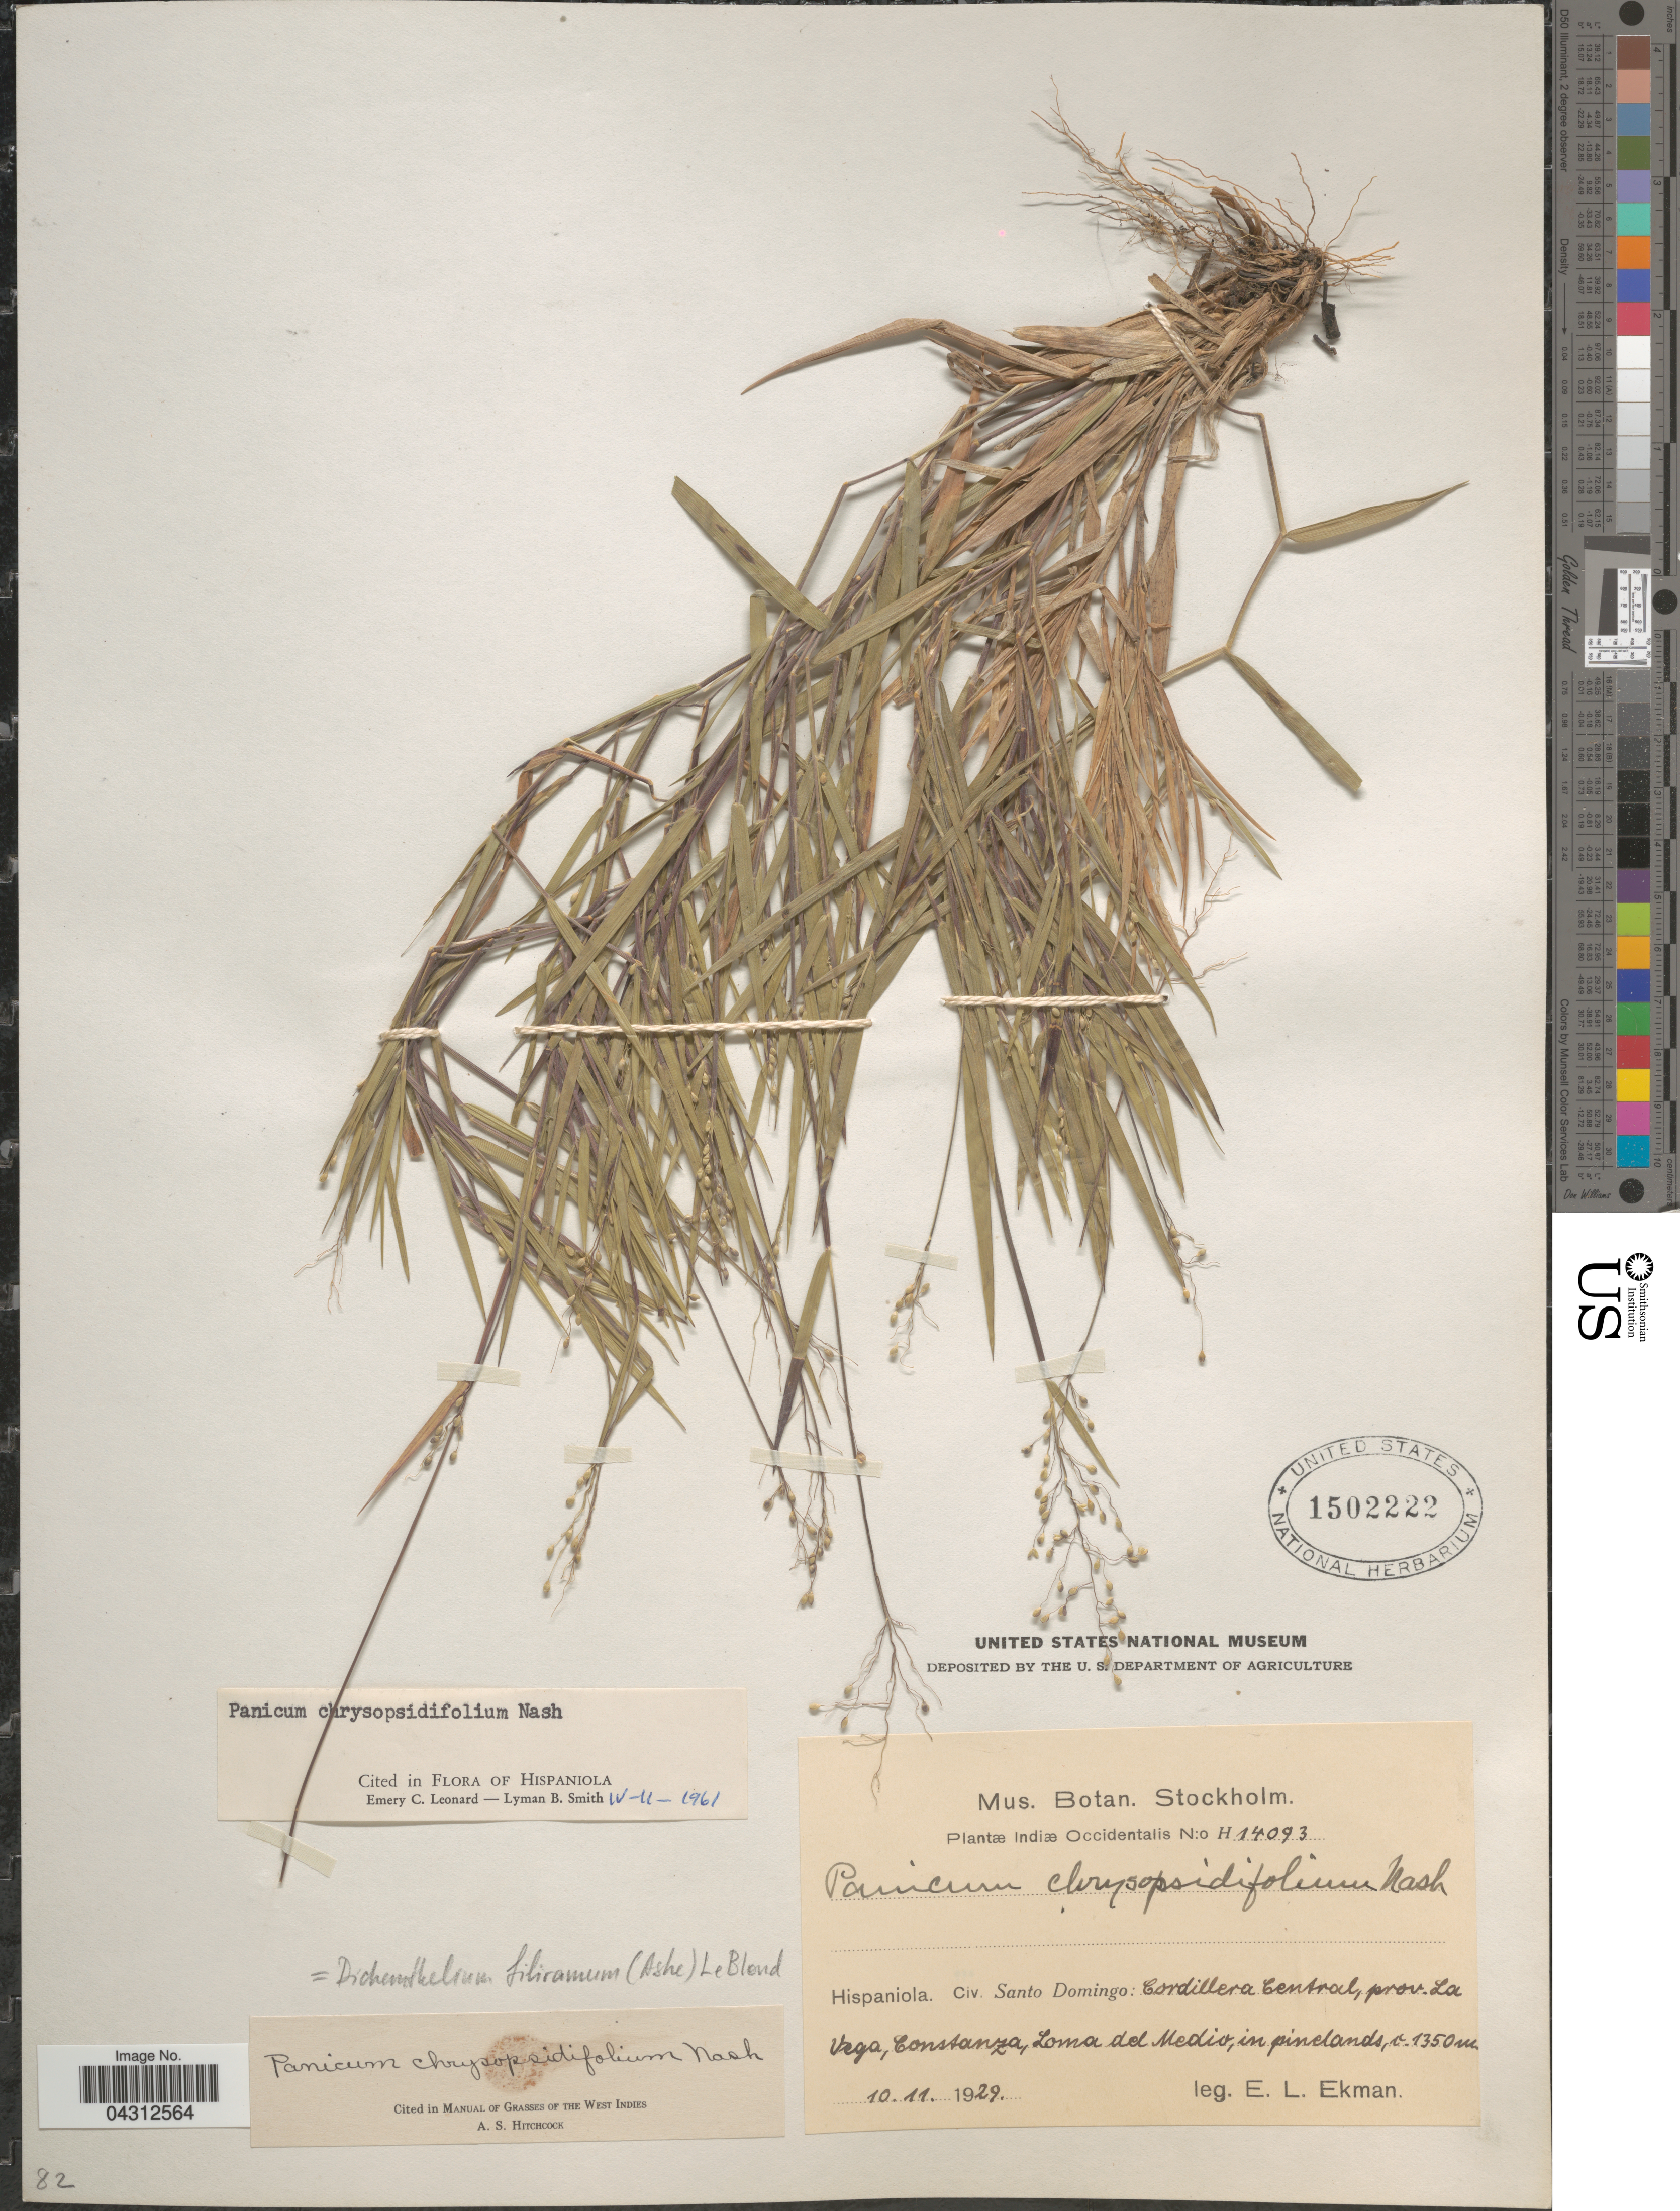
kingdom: Plantae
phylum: Tracheophyta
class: Liliopsida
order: Poales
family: Poaceae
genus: Dichanthelium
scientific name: Dichanthelium filiramum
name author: (Ashe) LeBlond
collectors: E. L. Ekman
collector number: H14093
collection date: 1929-11-10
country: Dominican Republic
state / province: La Vega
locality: Indiæ Occidentalis. Hispaniola. Civ. Santo Domingo: Cordillera Central, Constanza, Loma del Medio, in pinelands.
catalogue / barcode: US 1502222